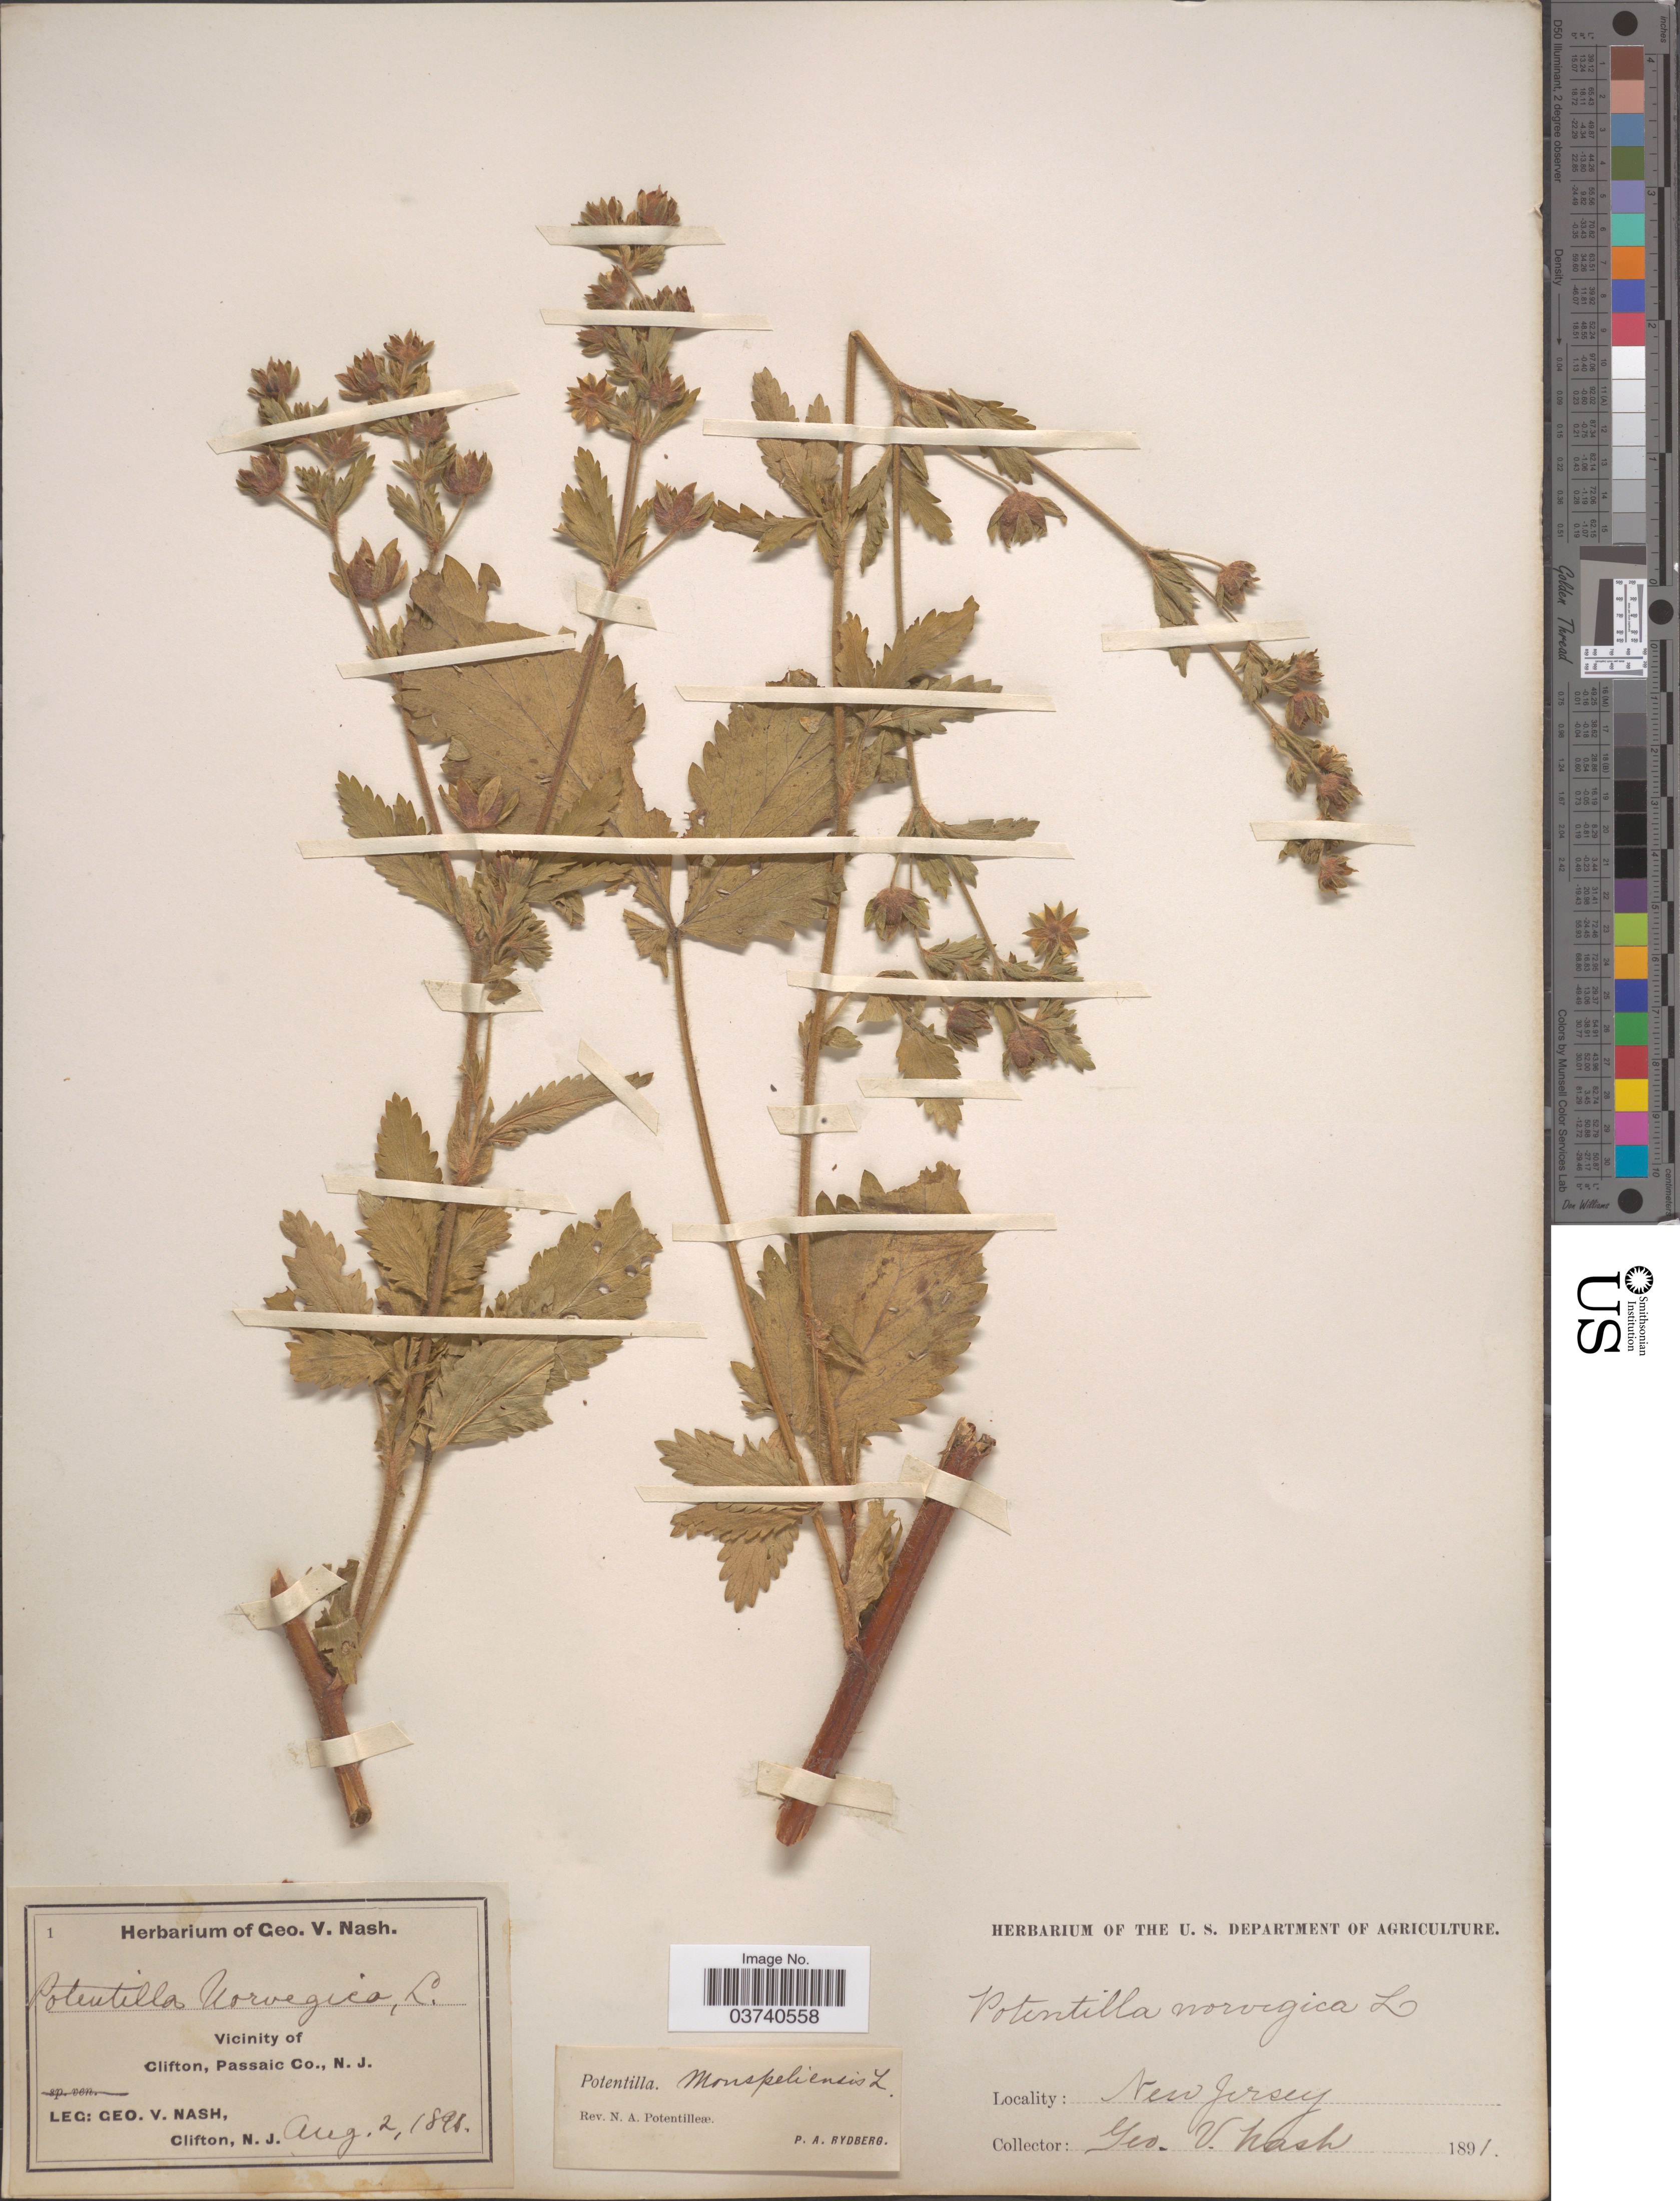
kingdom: Plantae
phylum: Tracheophyta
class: Magnoliopsida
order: Rosales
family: Rosaceae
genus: Potentilla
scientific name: Potentilla norvegica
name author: L.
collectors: G. V. Nash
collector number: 1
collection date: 1891-08-02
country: United States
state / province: New Jersey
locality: Vicinity of Clifton, Passaic Co.